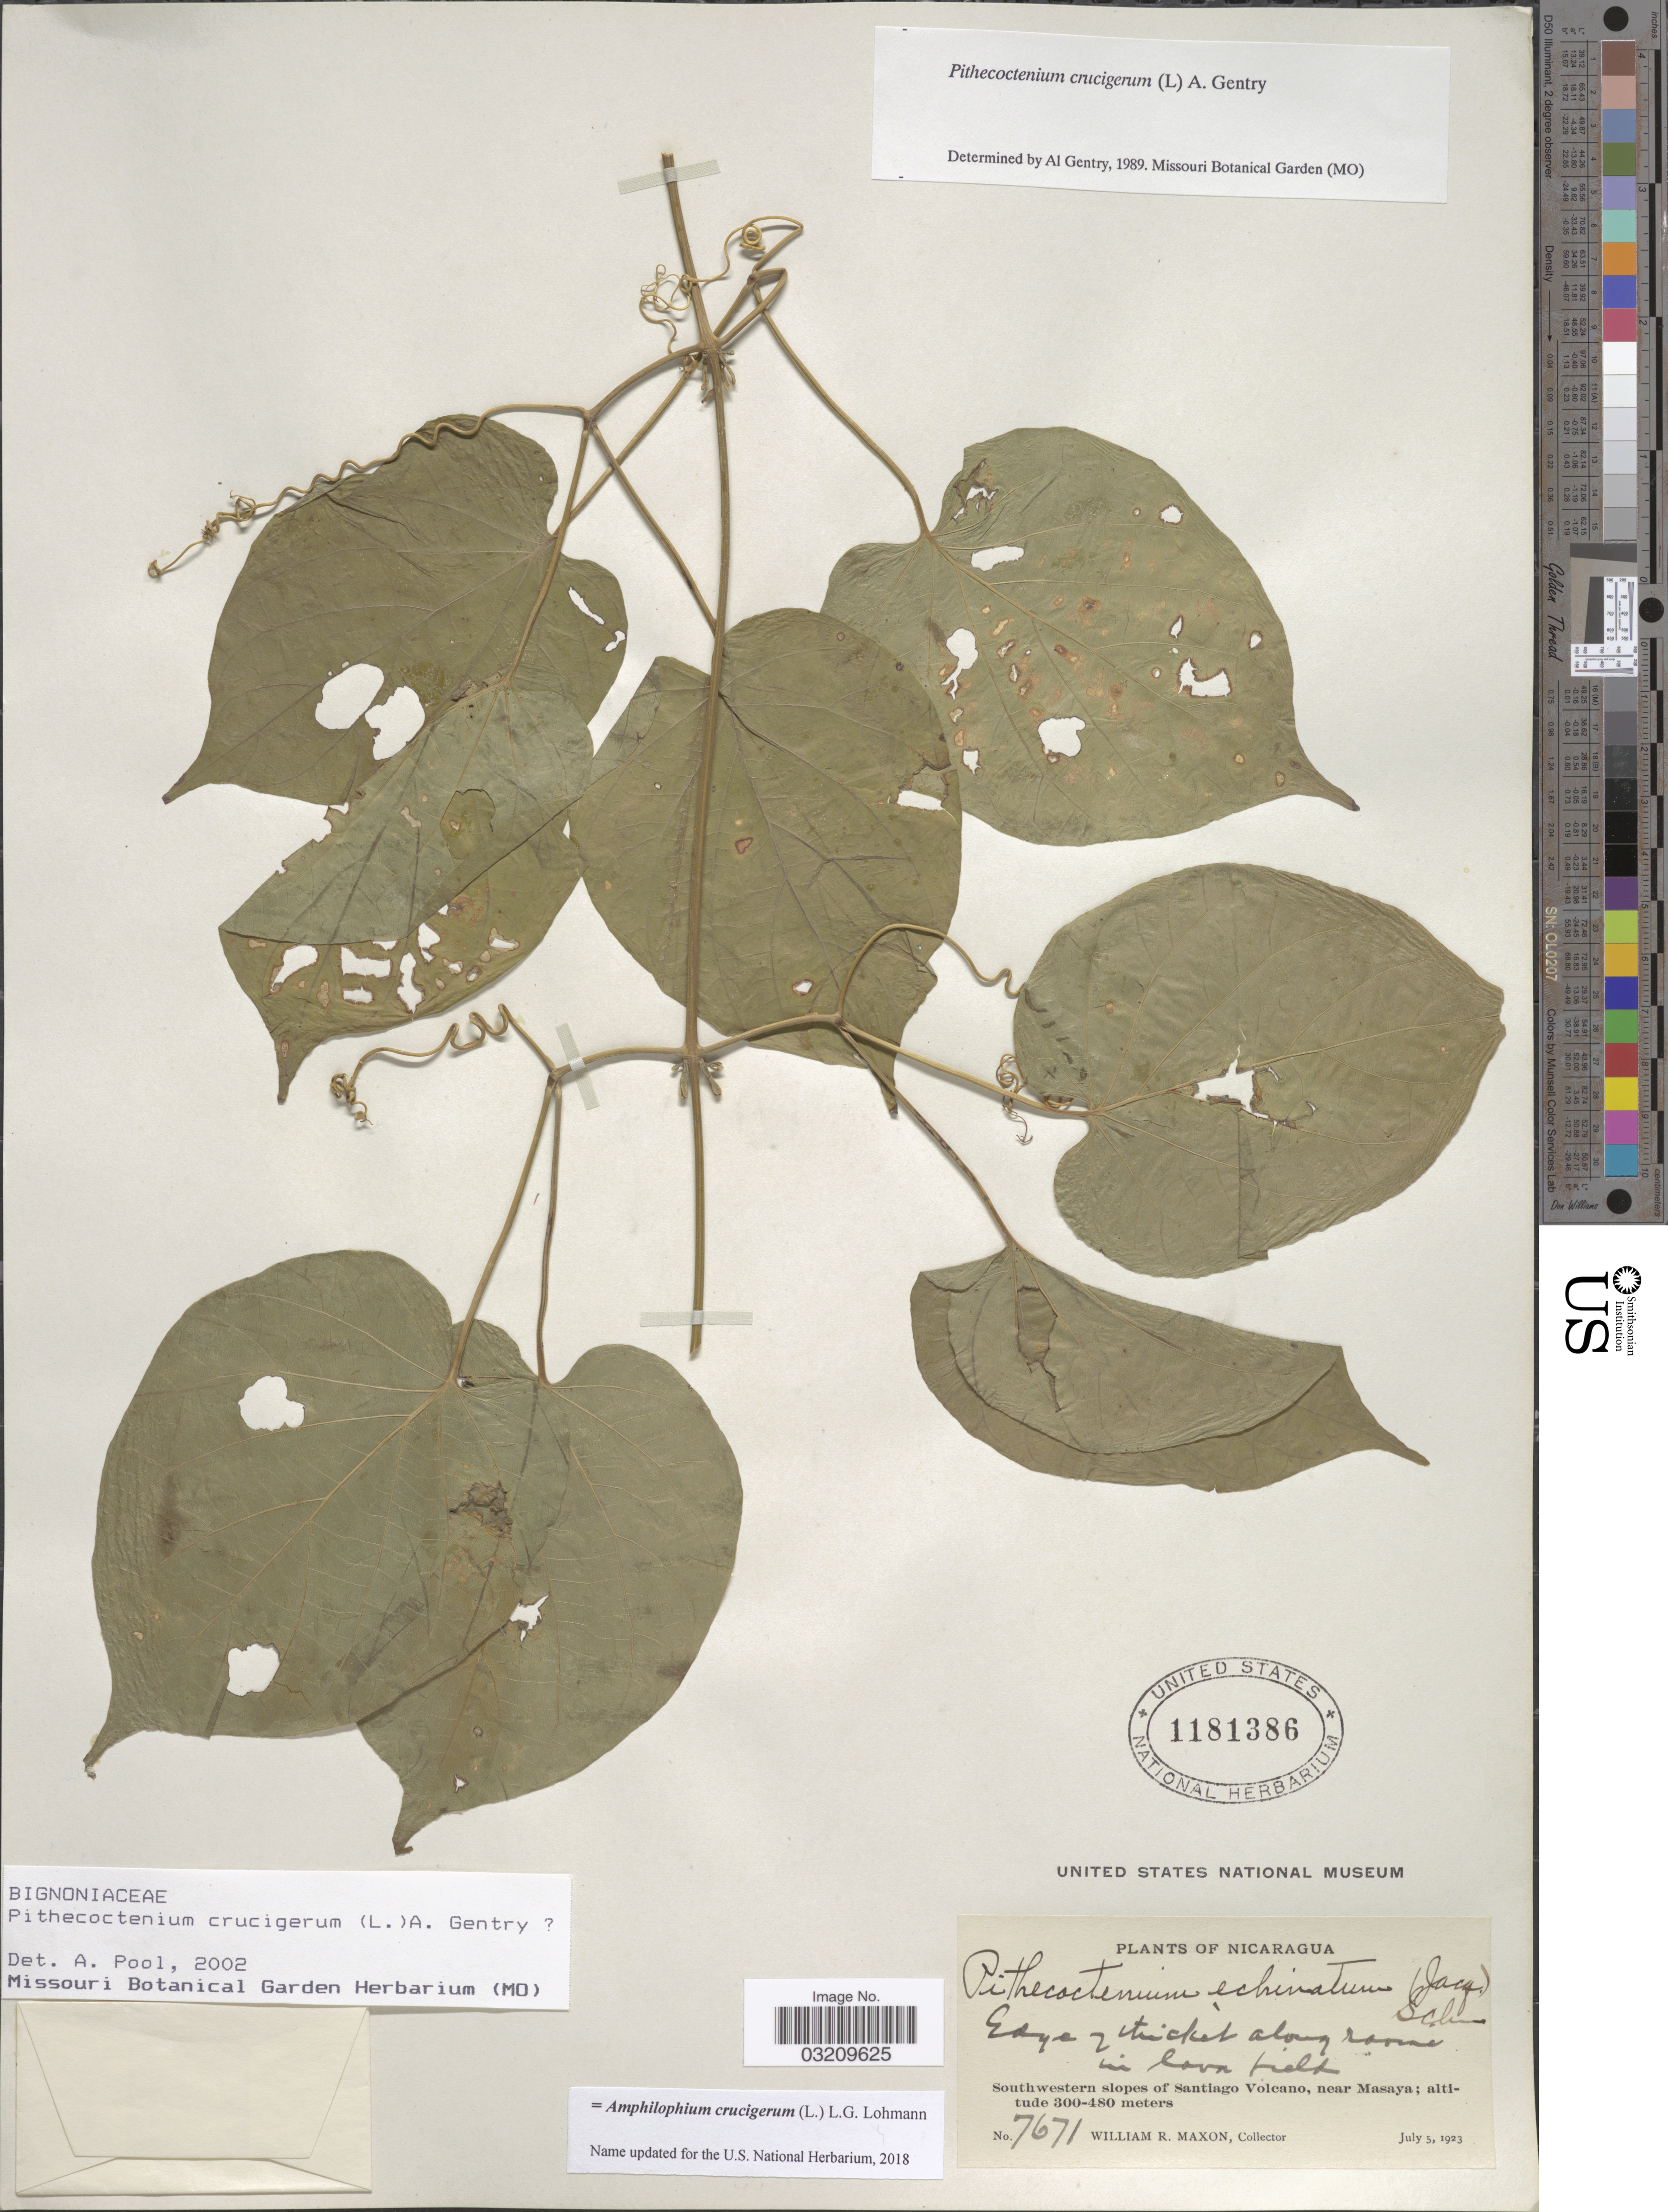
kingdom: Plantae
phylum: Tracheophyta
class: Magnoliopsida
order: Lamiales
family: Bignoniaceae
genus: Amphilophium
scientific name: Amphilophium crucigerum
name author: (L.) L.G. Lohmann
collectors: W. R. Maxon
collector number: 7671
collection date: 1923-07-05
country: Nicaragua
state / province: Masaya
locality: Southwestern slopes of Santiago Volcano, near Masaya.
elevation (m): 300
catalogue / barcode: US 1181386